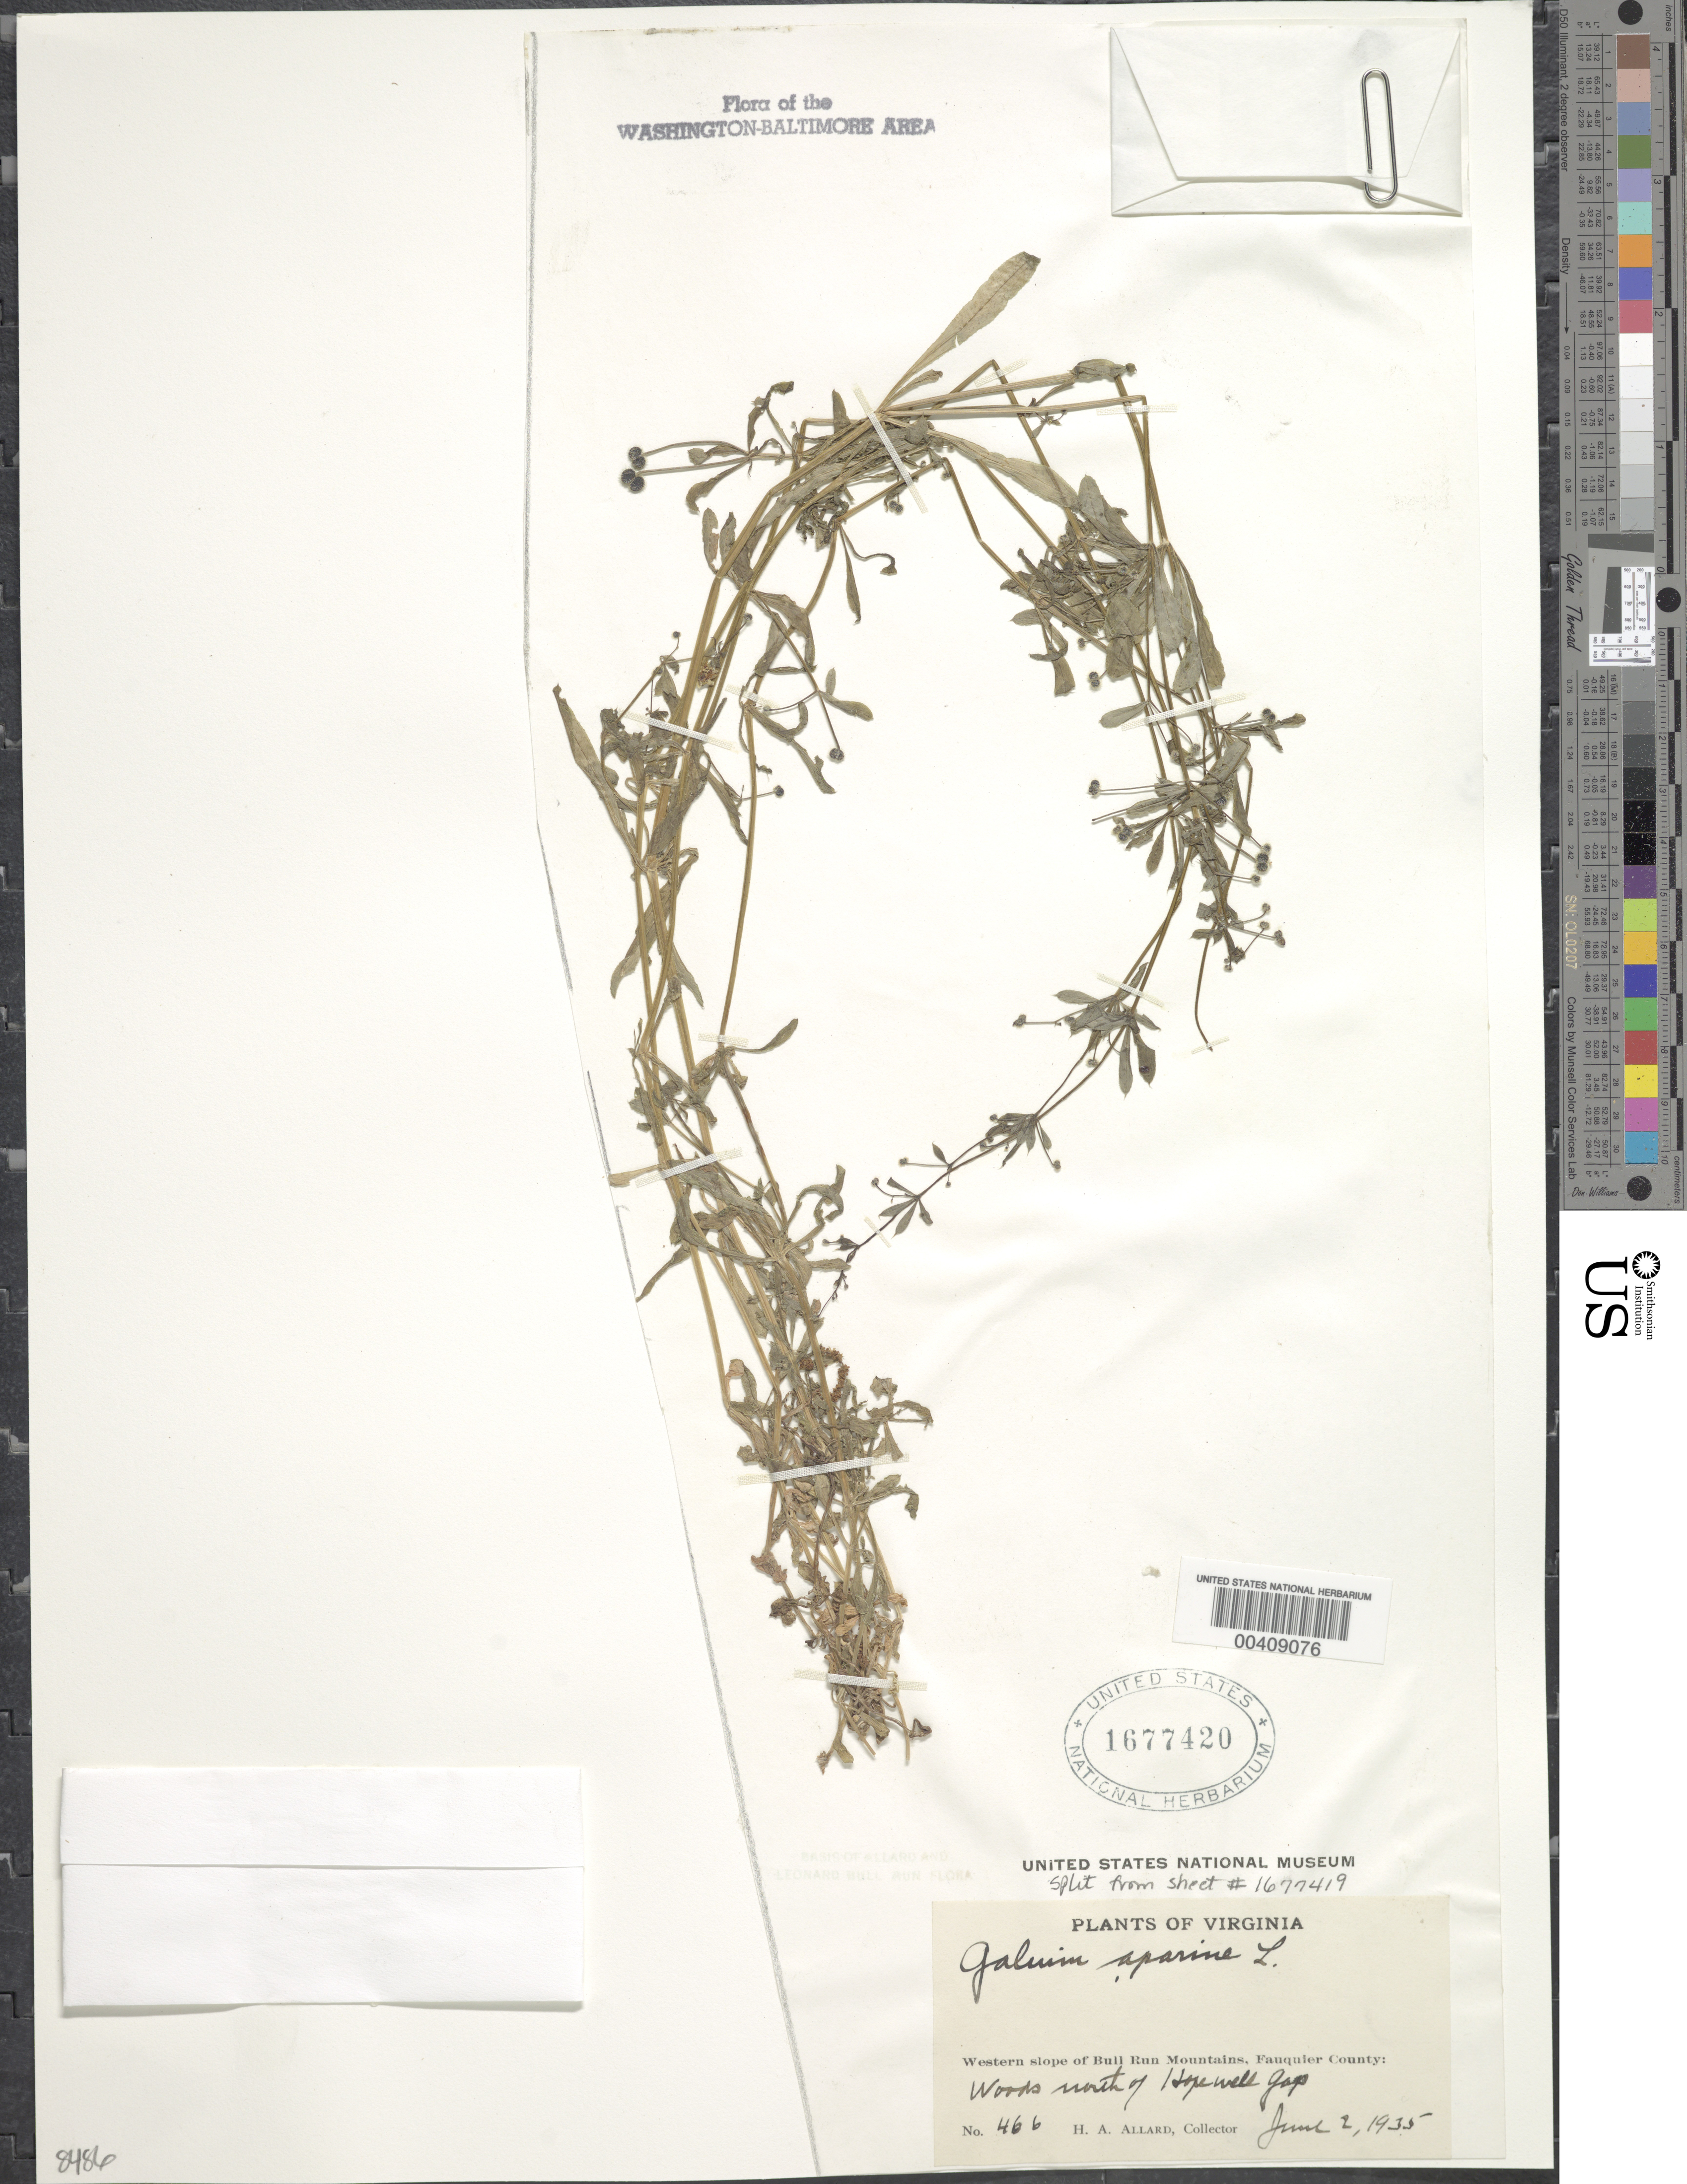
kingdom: Plantae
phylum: Tracheophyta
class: Magnoliopsida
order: Gentianales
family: Rubiaceae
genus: Galium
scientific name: Galium aparine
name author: L.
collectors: H. A. Allard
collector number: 466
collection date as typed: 02 Jun 1935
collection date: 1935-06-02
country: United States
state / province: Virginia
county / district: Fauquier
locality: Hopewell Gap, west slope of Bull Run Mts.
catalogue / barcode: US 1677420